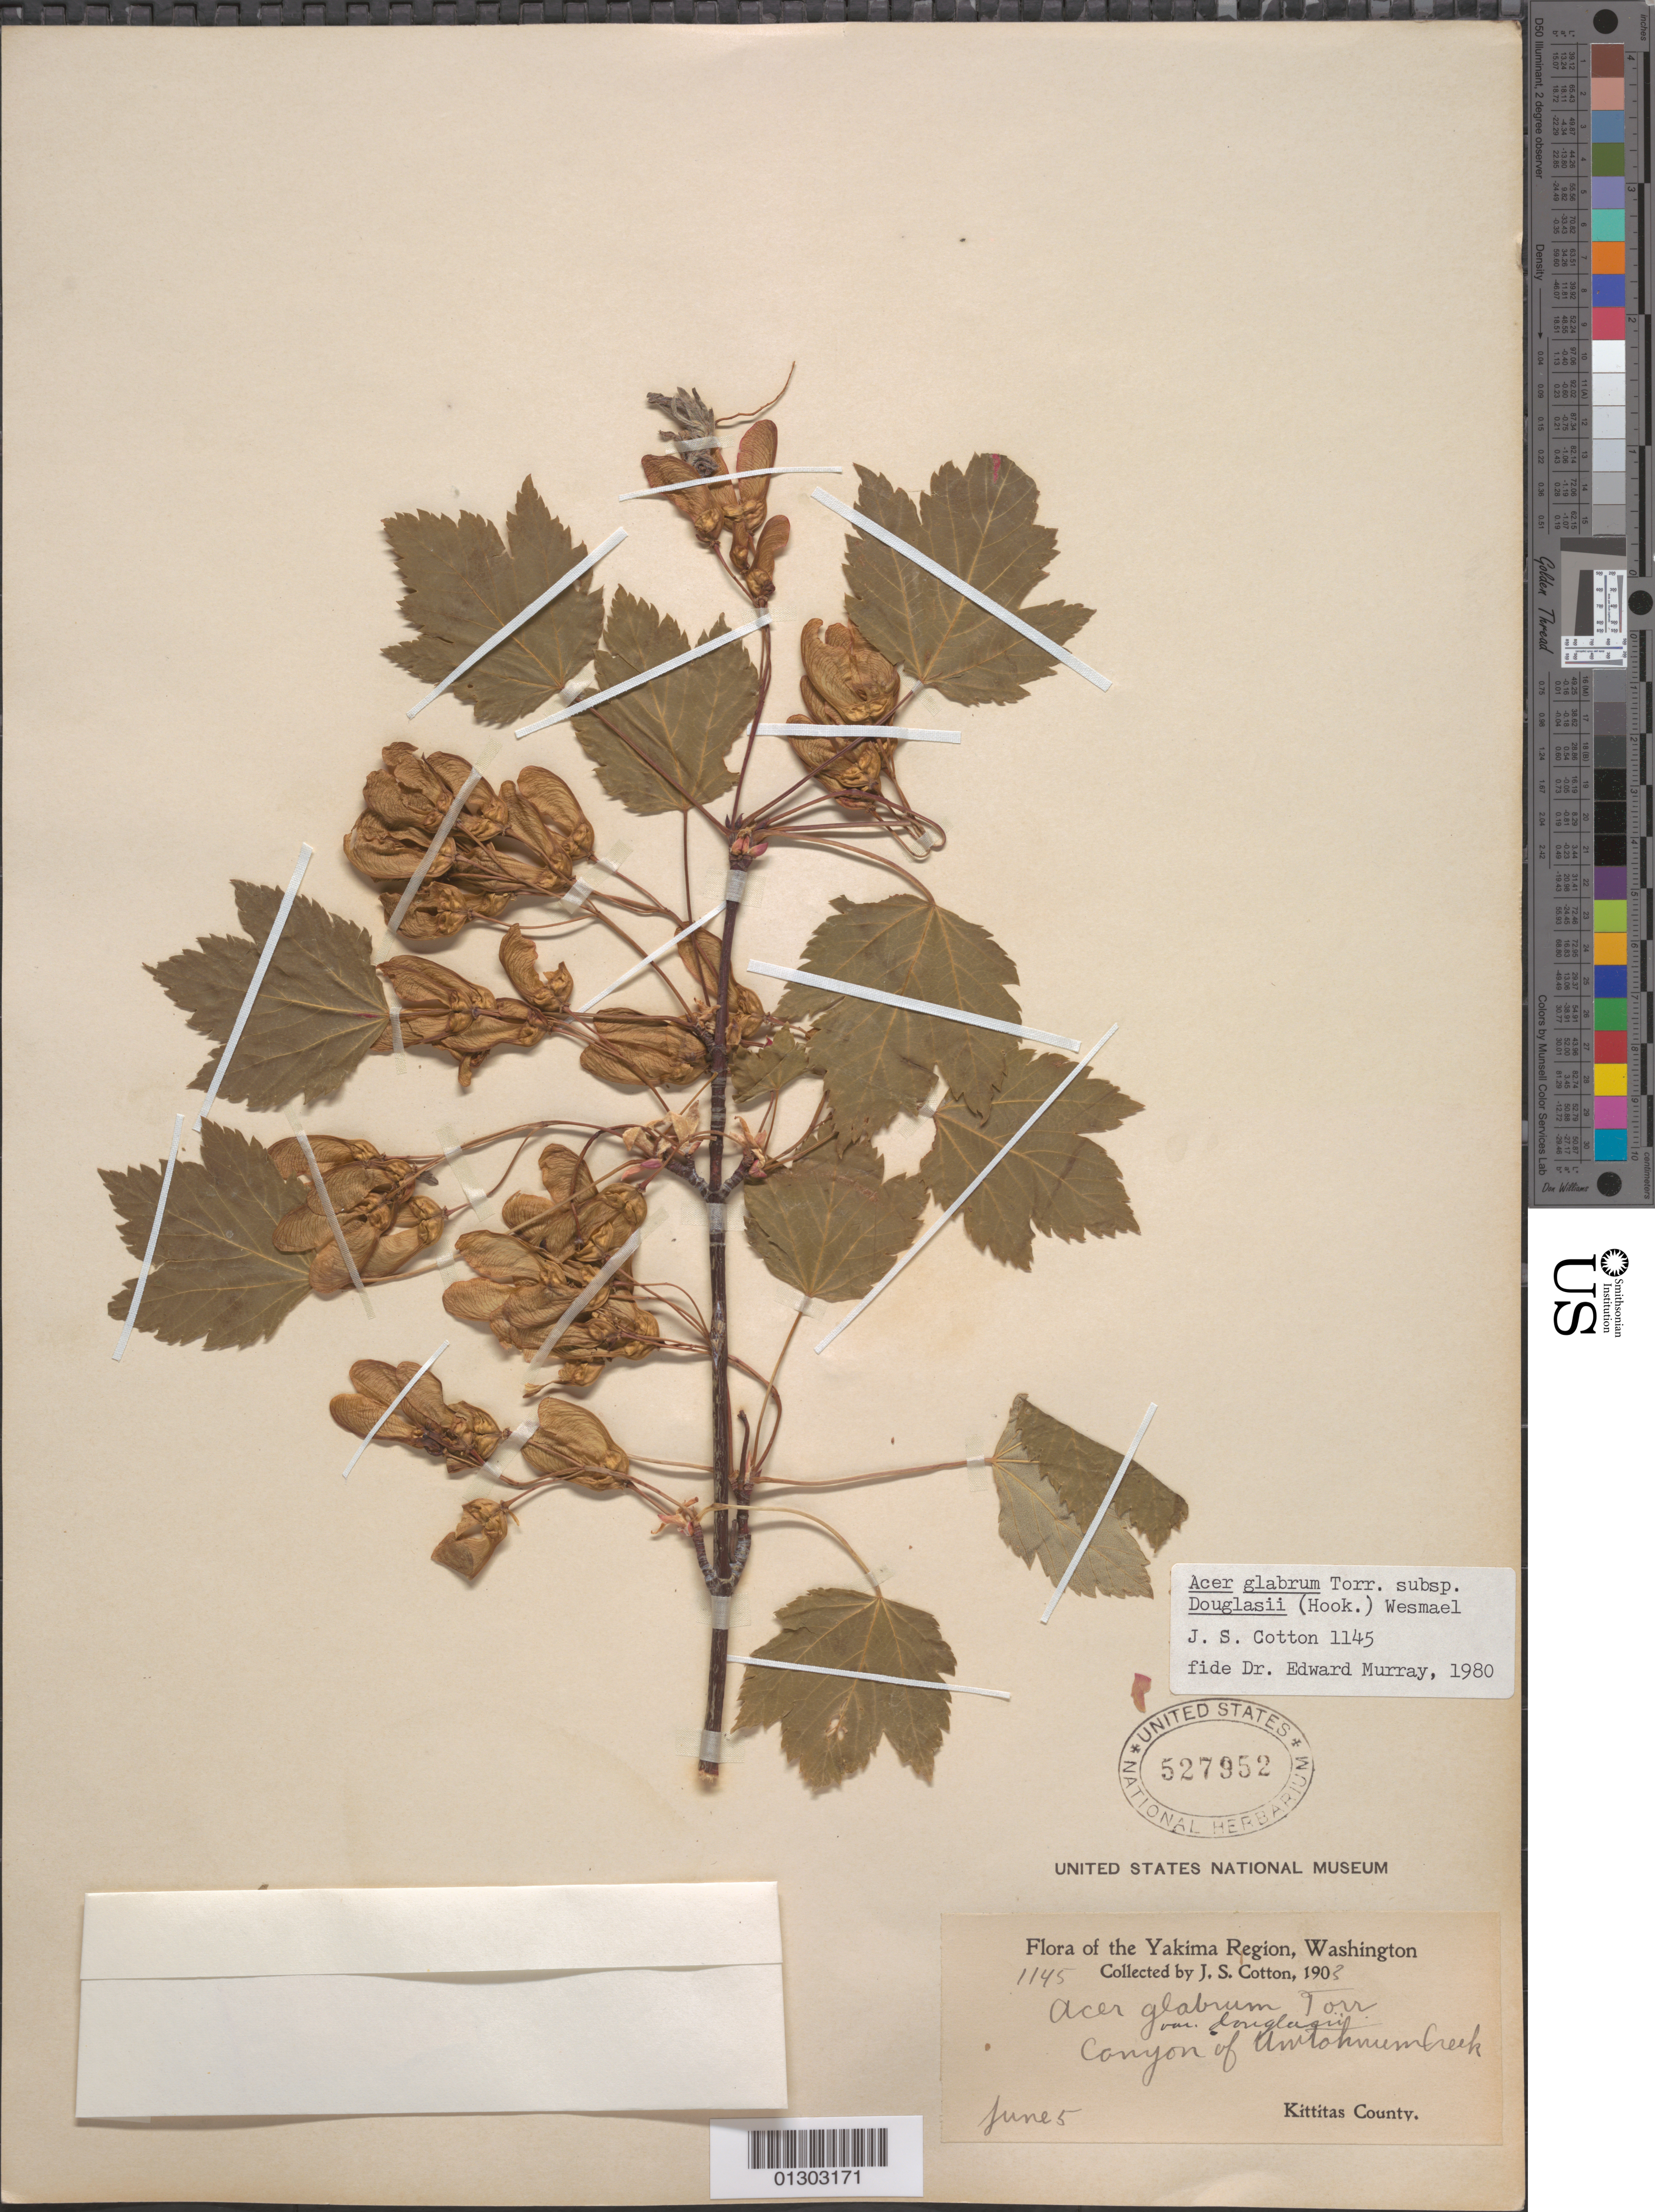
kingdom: Plantae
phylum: Tracheophyta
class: Magnoliopsida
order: Sapindales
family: Sapindaceae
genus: Acer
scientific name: Acer glabrum var. douglasii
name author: (Hook.) Dippel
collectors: J. S. Cotton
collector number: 1145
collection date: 1903-06-05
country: United States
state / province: Washington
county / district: Kittitas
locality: Kittitas County, Canyon of Unitohnum Creek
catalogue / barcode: US 527952